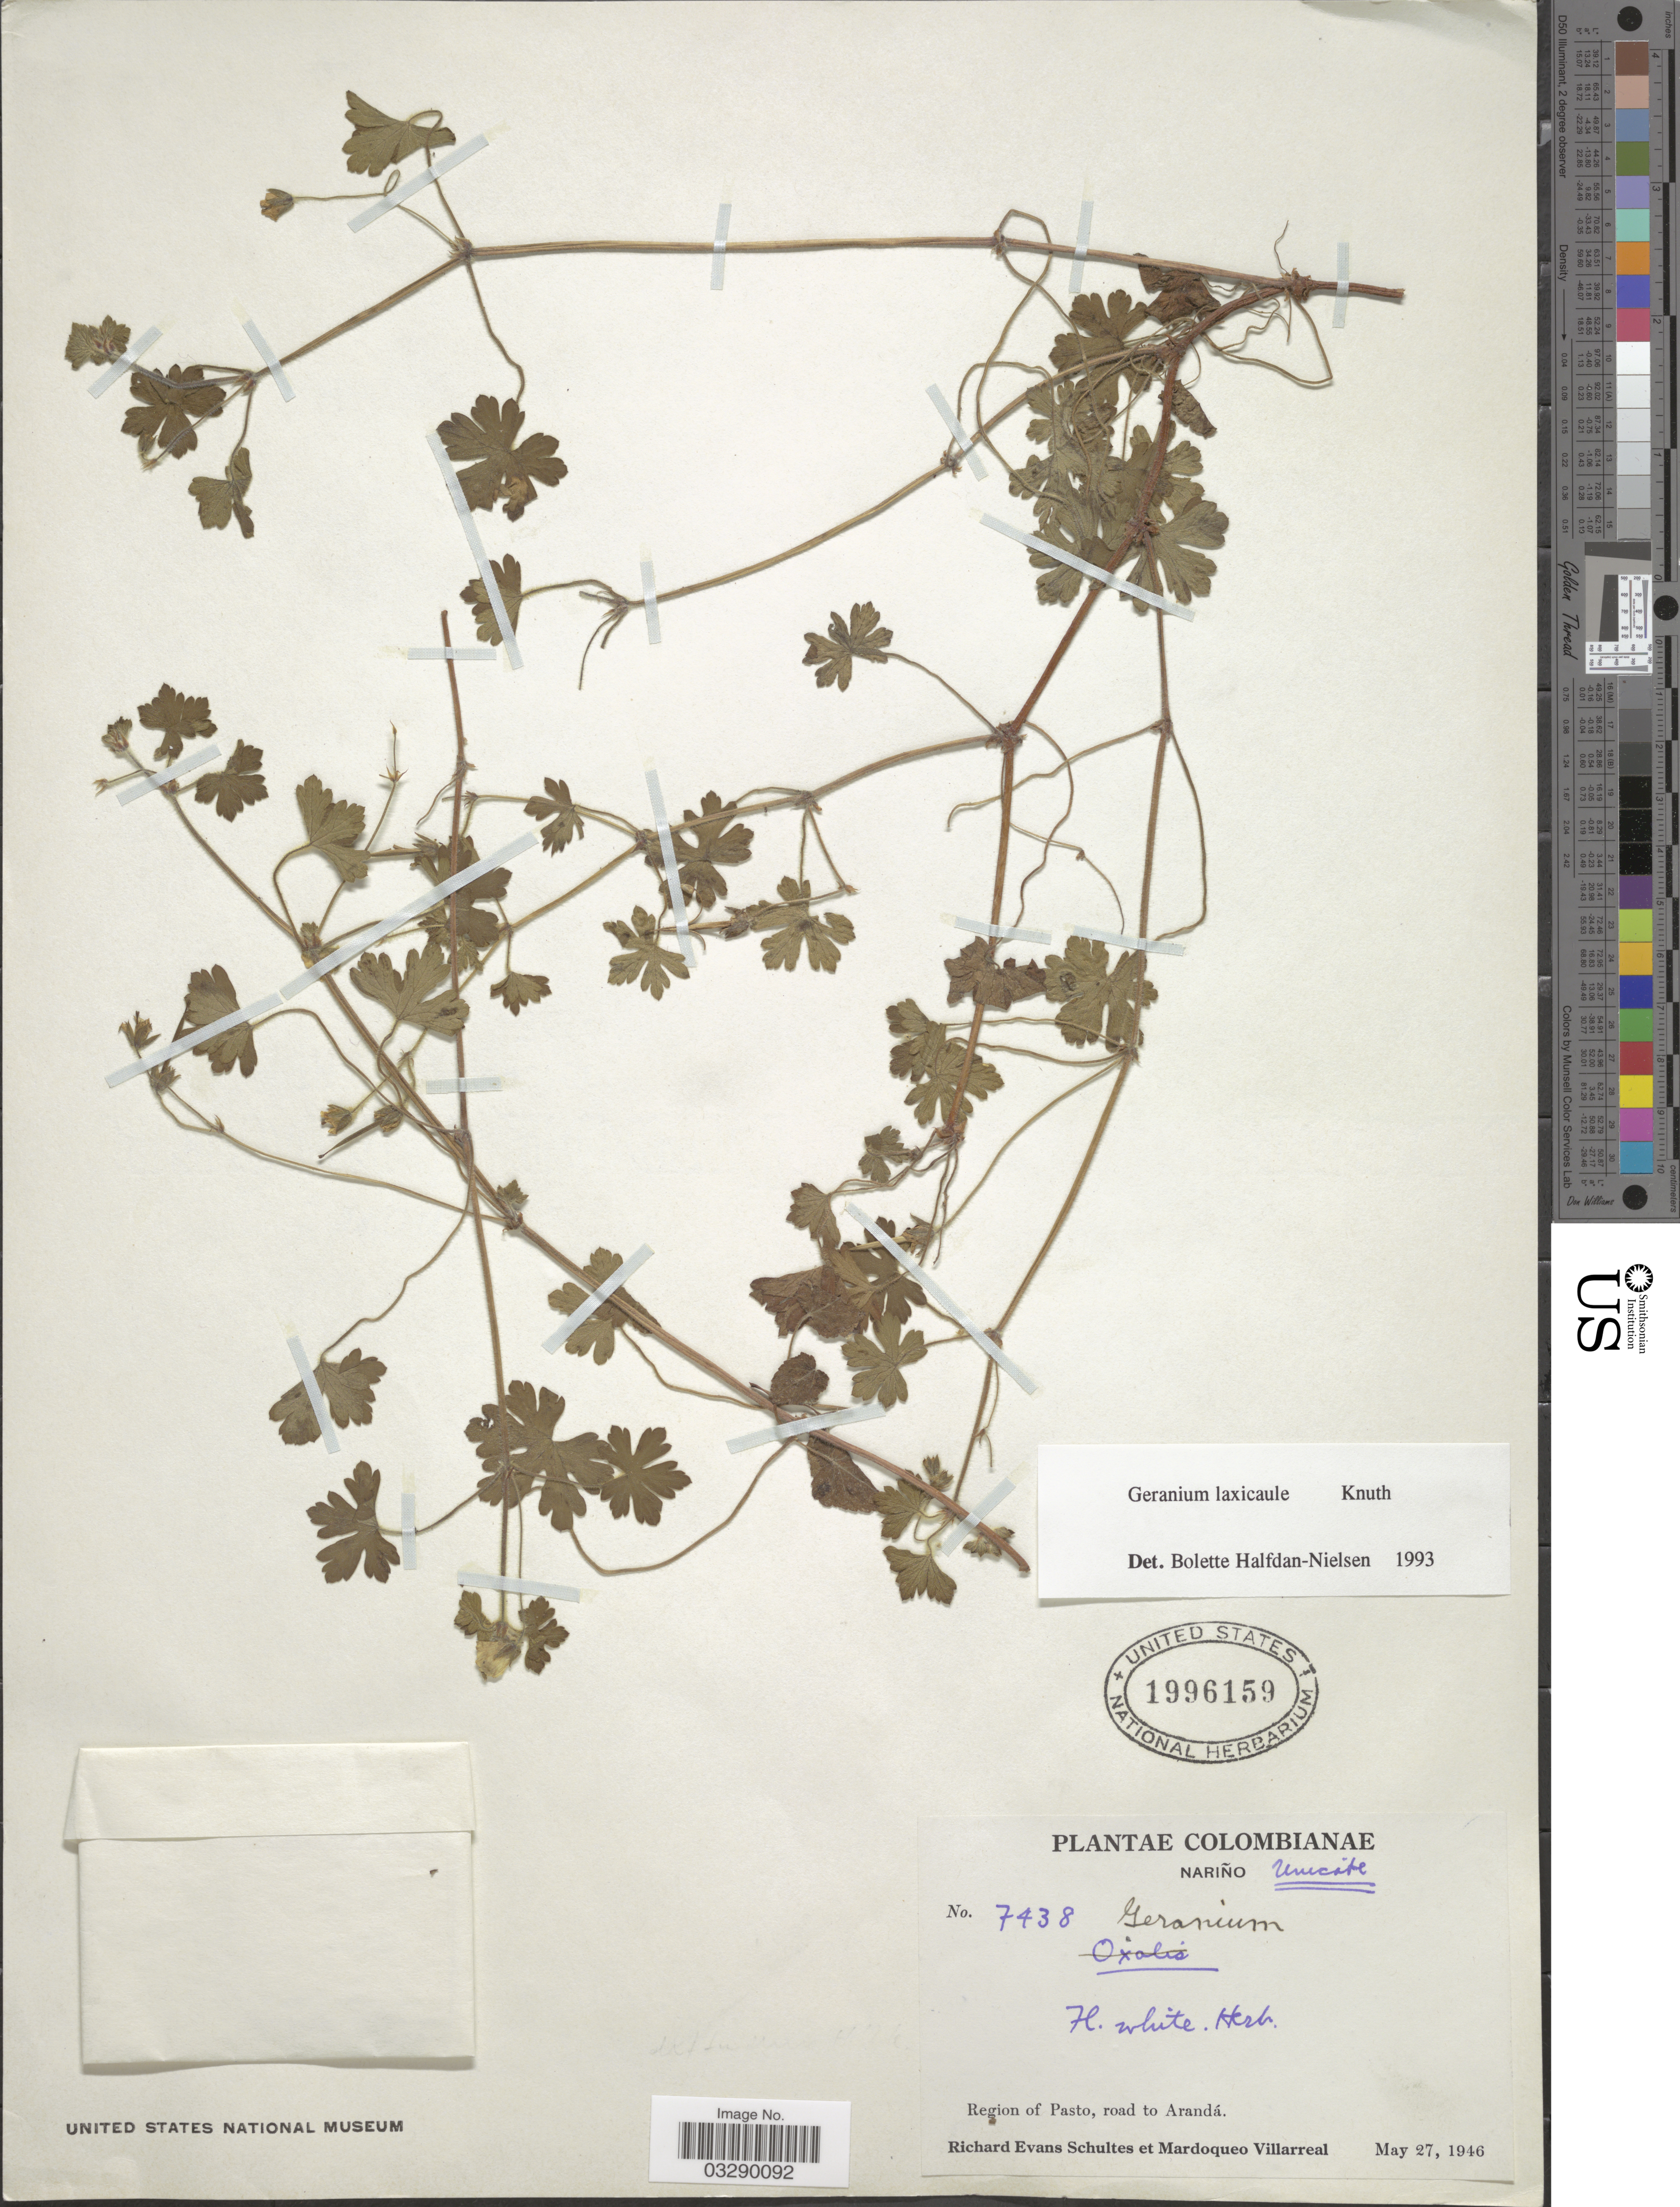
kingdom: Plantae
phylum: Tracheophyta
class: Magnoliopsida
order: Geraniales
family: Geraniaceae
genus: Geranium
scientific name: Geranium laxicaule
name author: R. Knuth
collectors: R. E. Schultes & M. Villarreal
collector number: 7438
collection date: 1946-05-27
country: Colombia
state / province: Nariño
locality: Unicate [interpreted]. Region of Pasto, road to Arandá.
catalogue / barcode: US 1996159